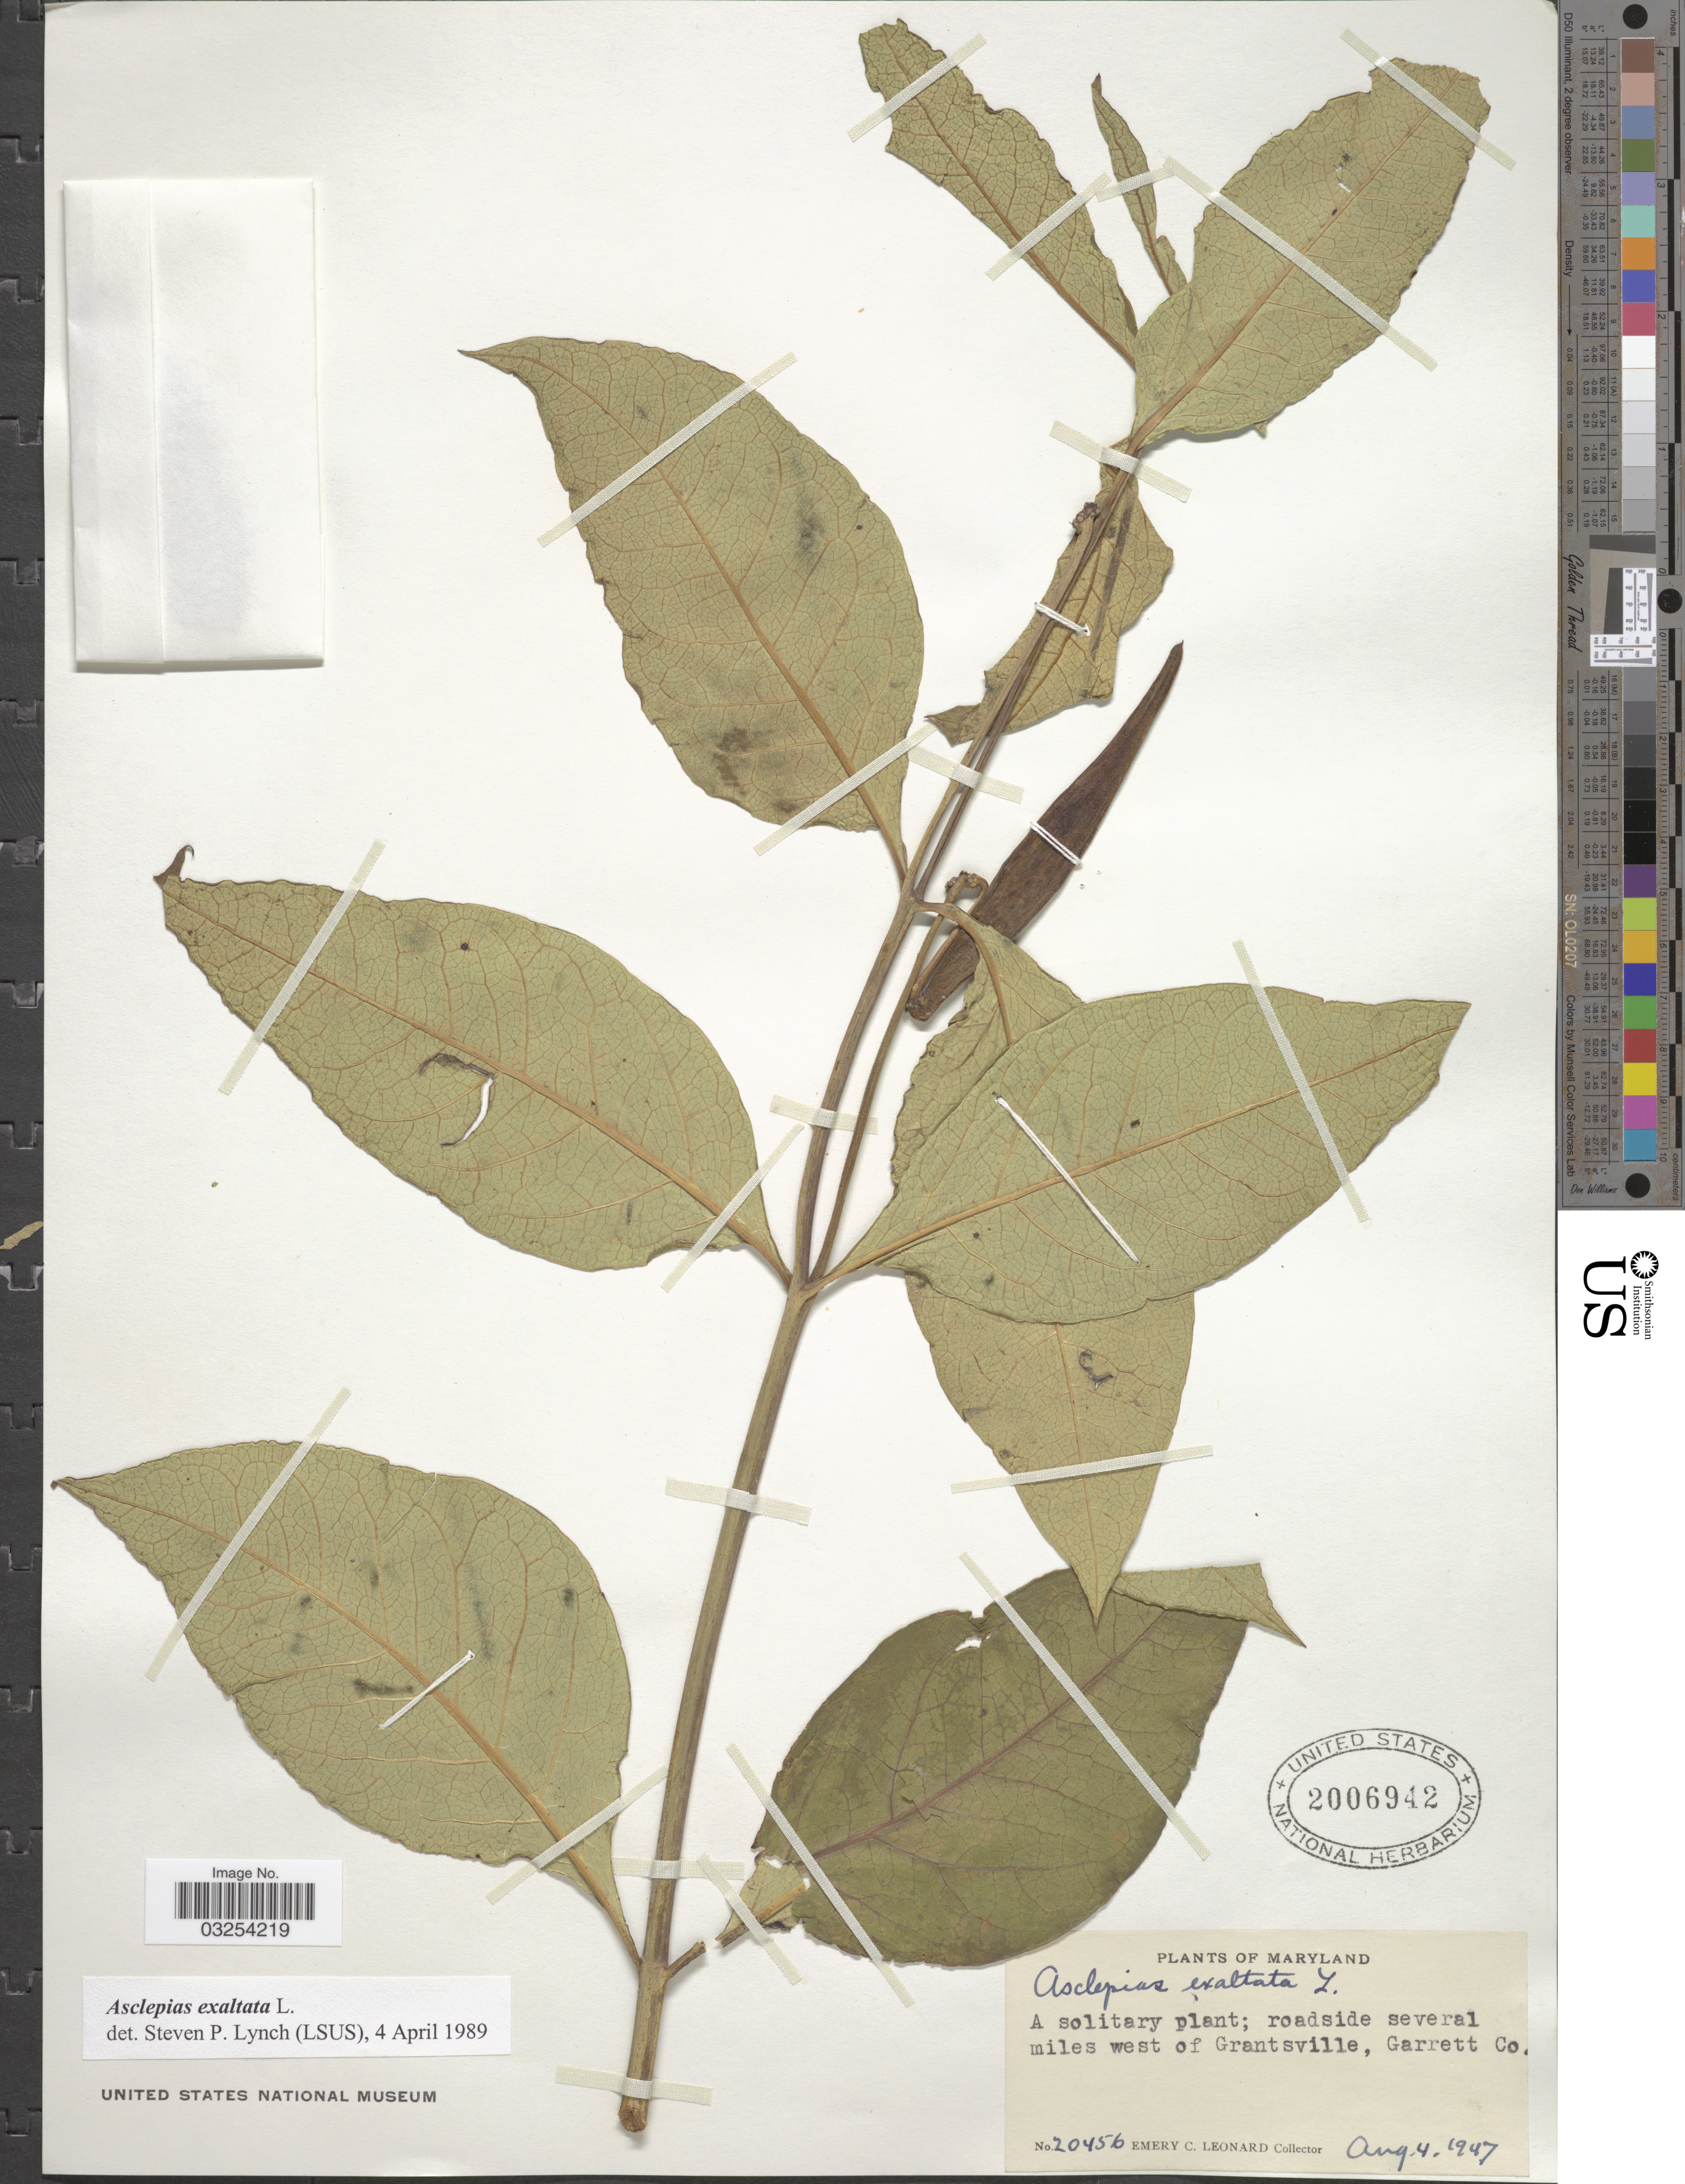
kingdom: Plantae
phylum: Tracheophyta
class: Magnoliopsida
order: Gentianales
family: Apocynaceae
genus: Asclepias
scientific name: Asclepias exaltata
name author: Muhl.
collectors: E. C. Leonard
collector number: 20456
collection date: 1947-08-04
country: United States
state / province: Maryland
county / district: Garrett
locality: Roadside several miles west of Grantsville, Garrett Co.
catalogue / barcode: US 2006942